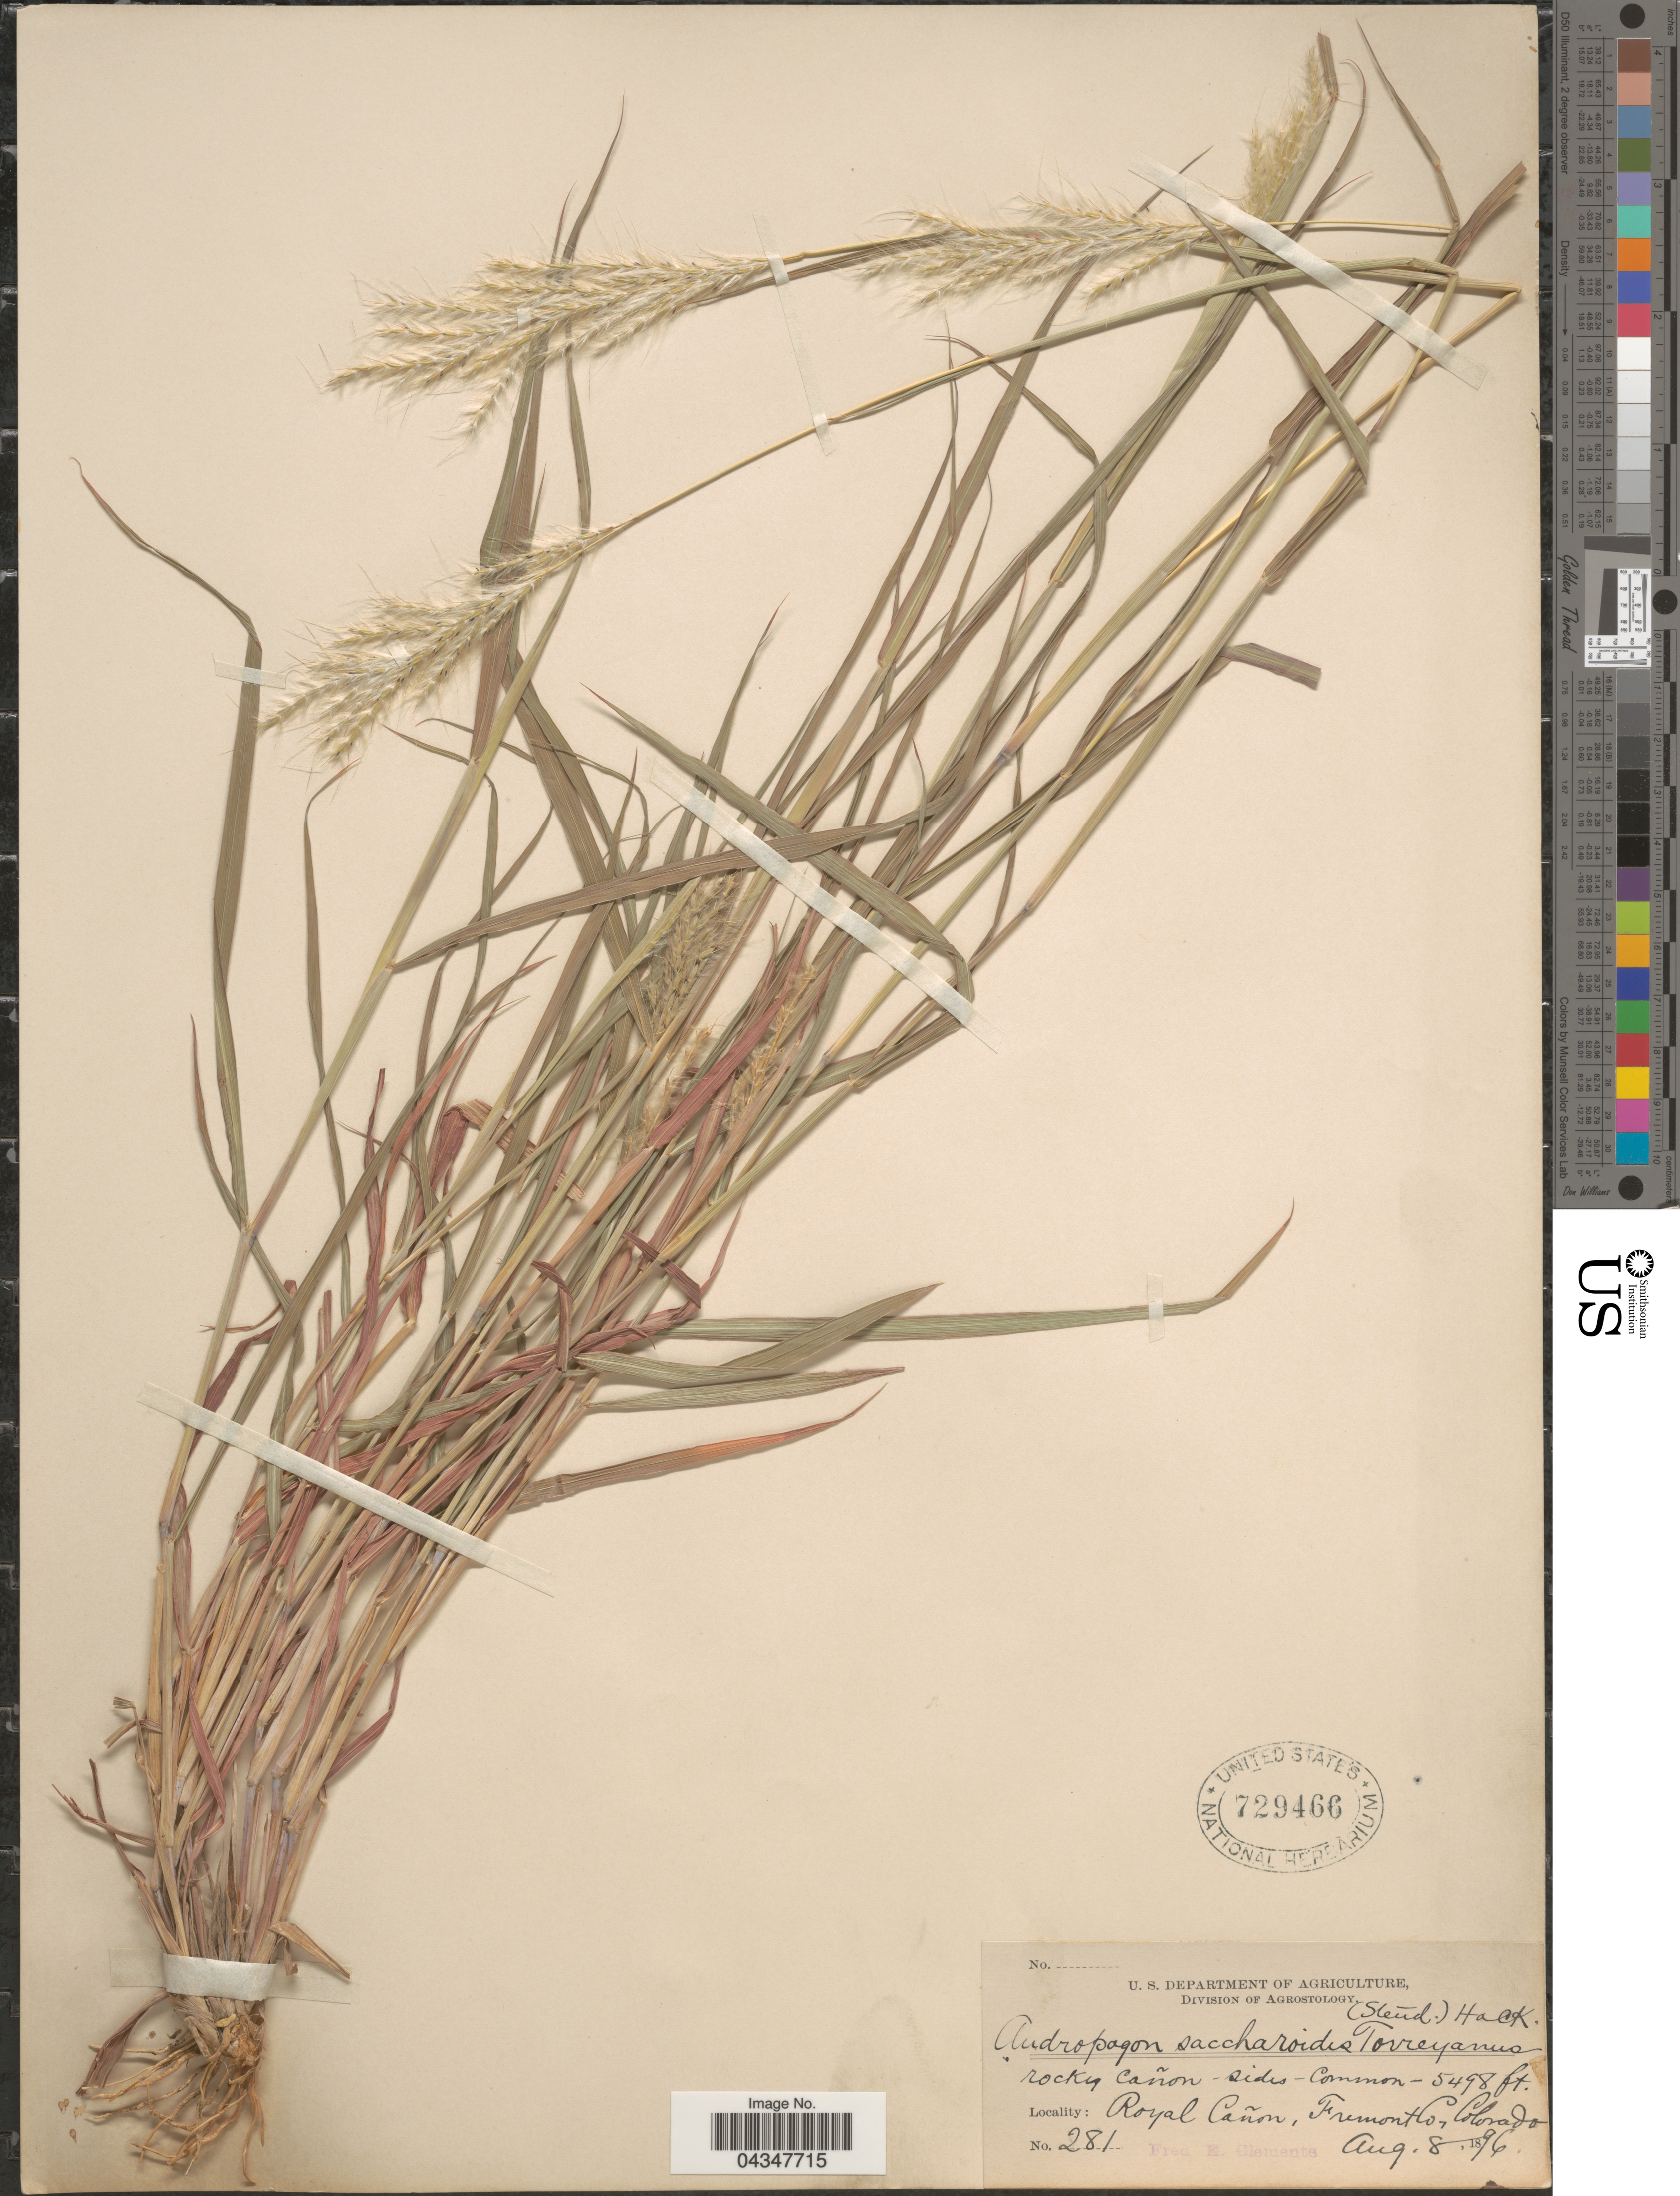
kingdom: Plantae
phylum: Tracheophyta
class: Liliopsida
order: Poales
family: Poaceae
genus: Bothriochloa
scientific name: Bothriochloa laguroides subsp. torreyana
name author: (Steud.) Allred & Gould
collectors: F. E. Clements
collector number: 281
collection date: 1896-08-08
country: United States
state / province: Colorado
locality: Royal Cañon, Fremont Co.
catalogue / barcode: US 729466